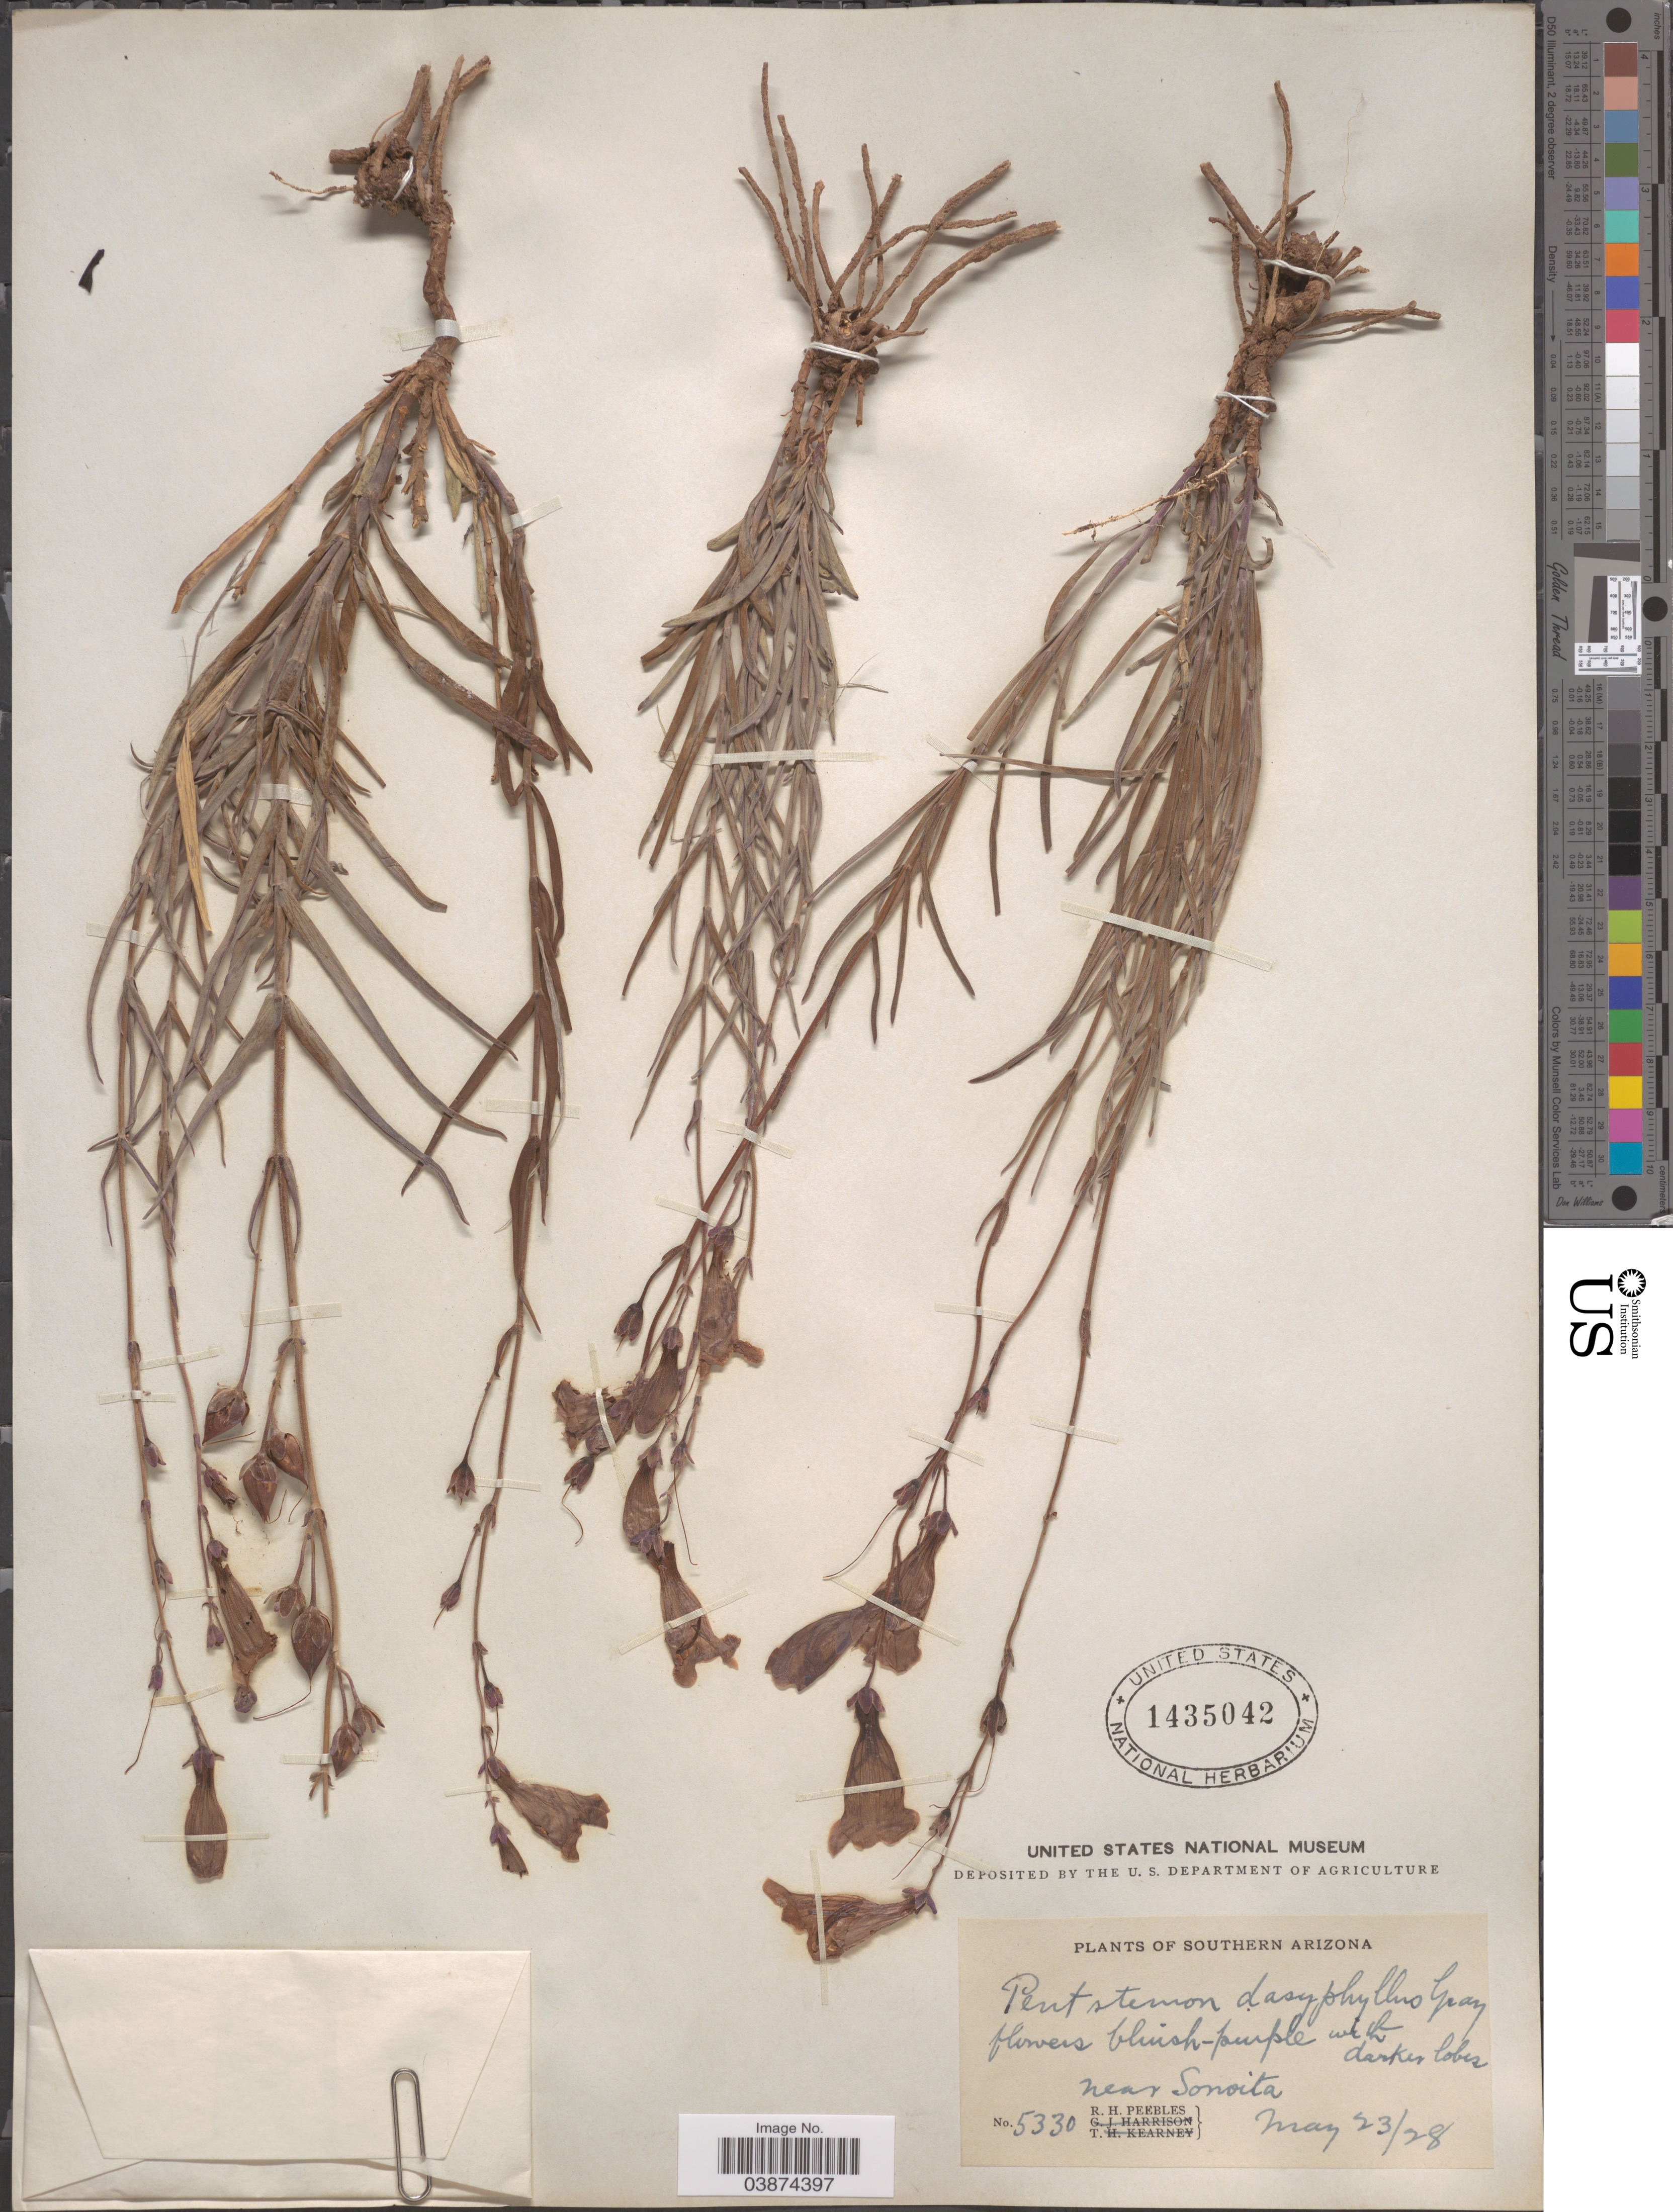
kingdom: Plantae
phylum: Tracheophyta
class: Magnoliopsida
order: Lamiales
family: Plantaginaceae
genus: Penstemon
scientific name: Penstemon dasyphyllus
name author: A. Gray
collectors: R. H. Peebles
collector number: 5330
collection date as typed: Transcribed d/m/y: 23/5/28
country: United States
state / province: Arizona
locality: Southern Arizona. Near Sonoita.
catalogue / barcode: US 1435042